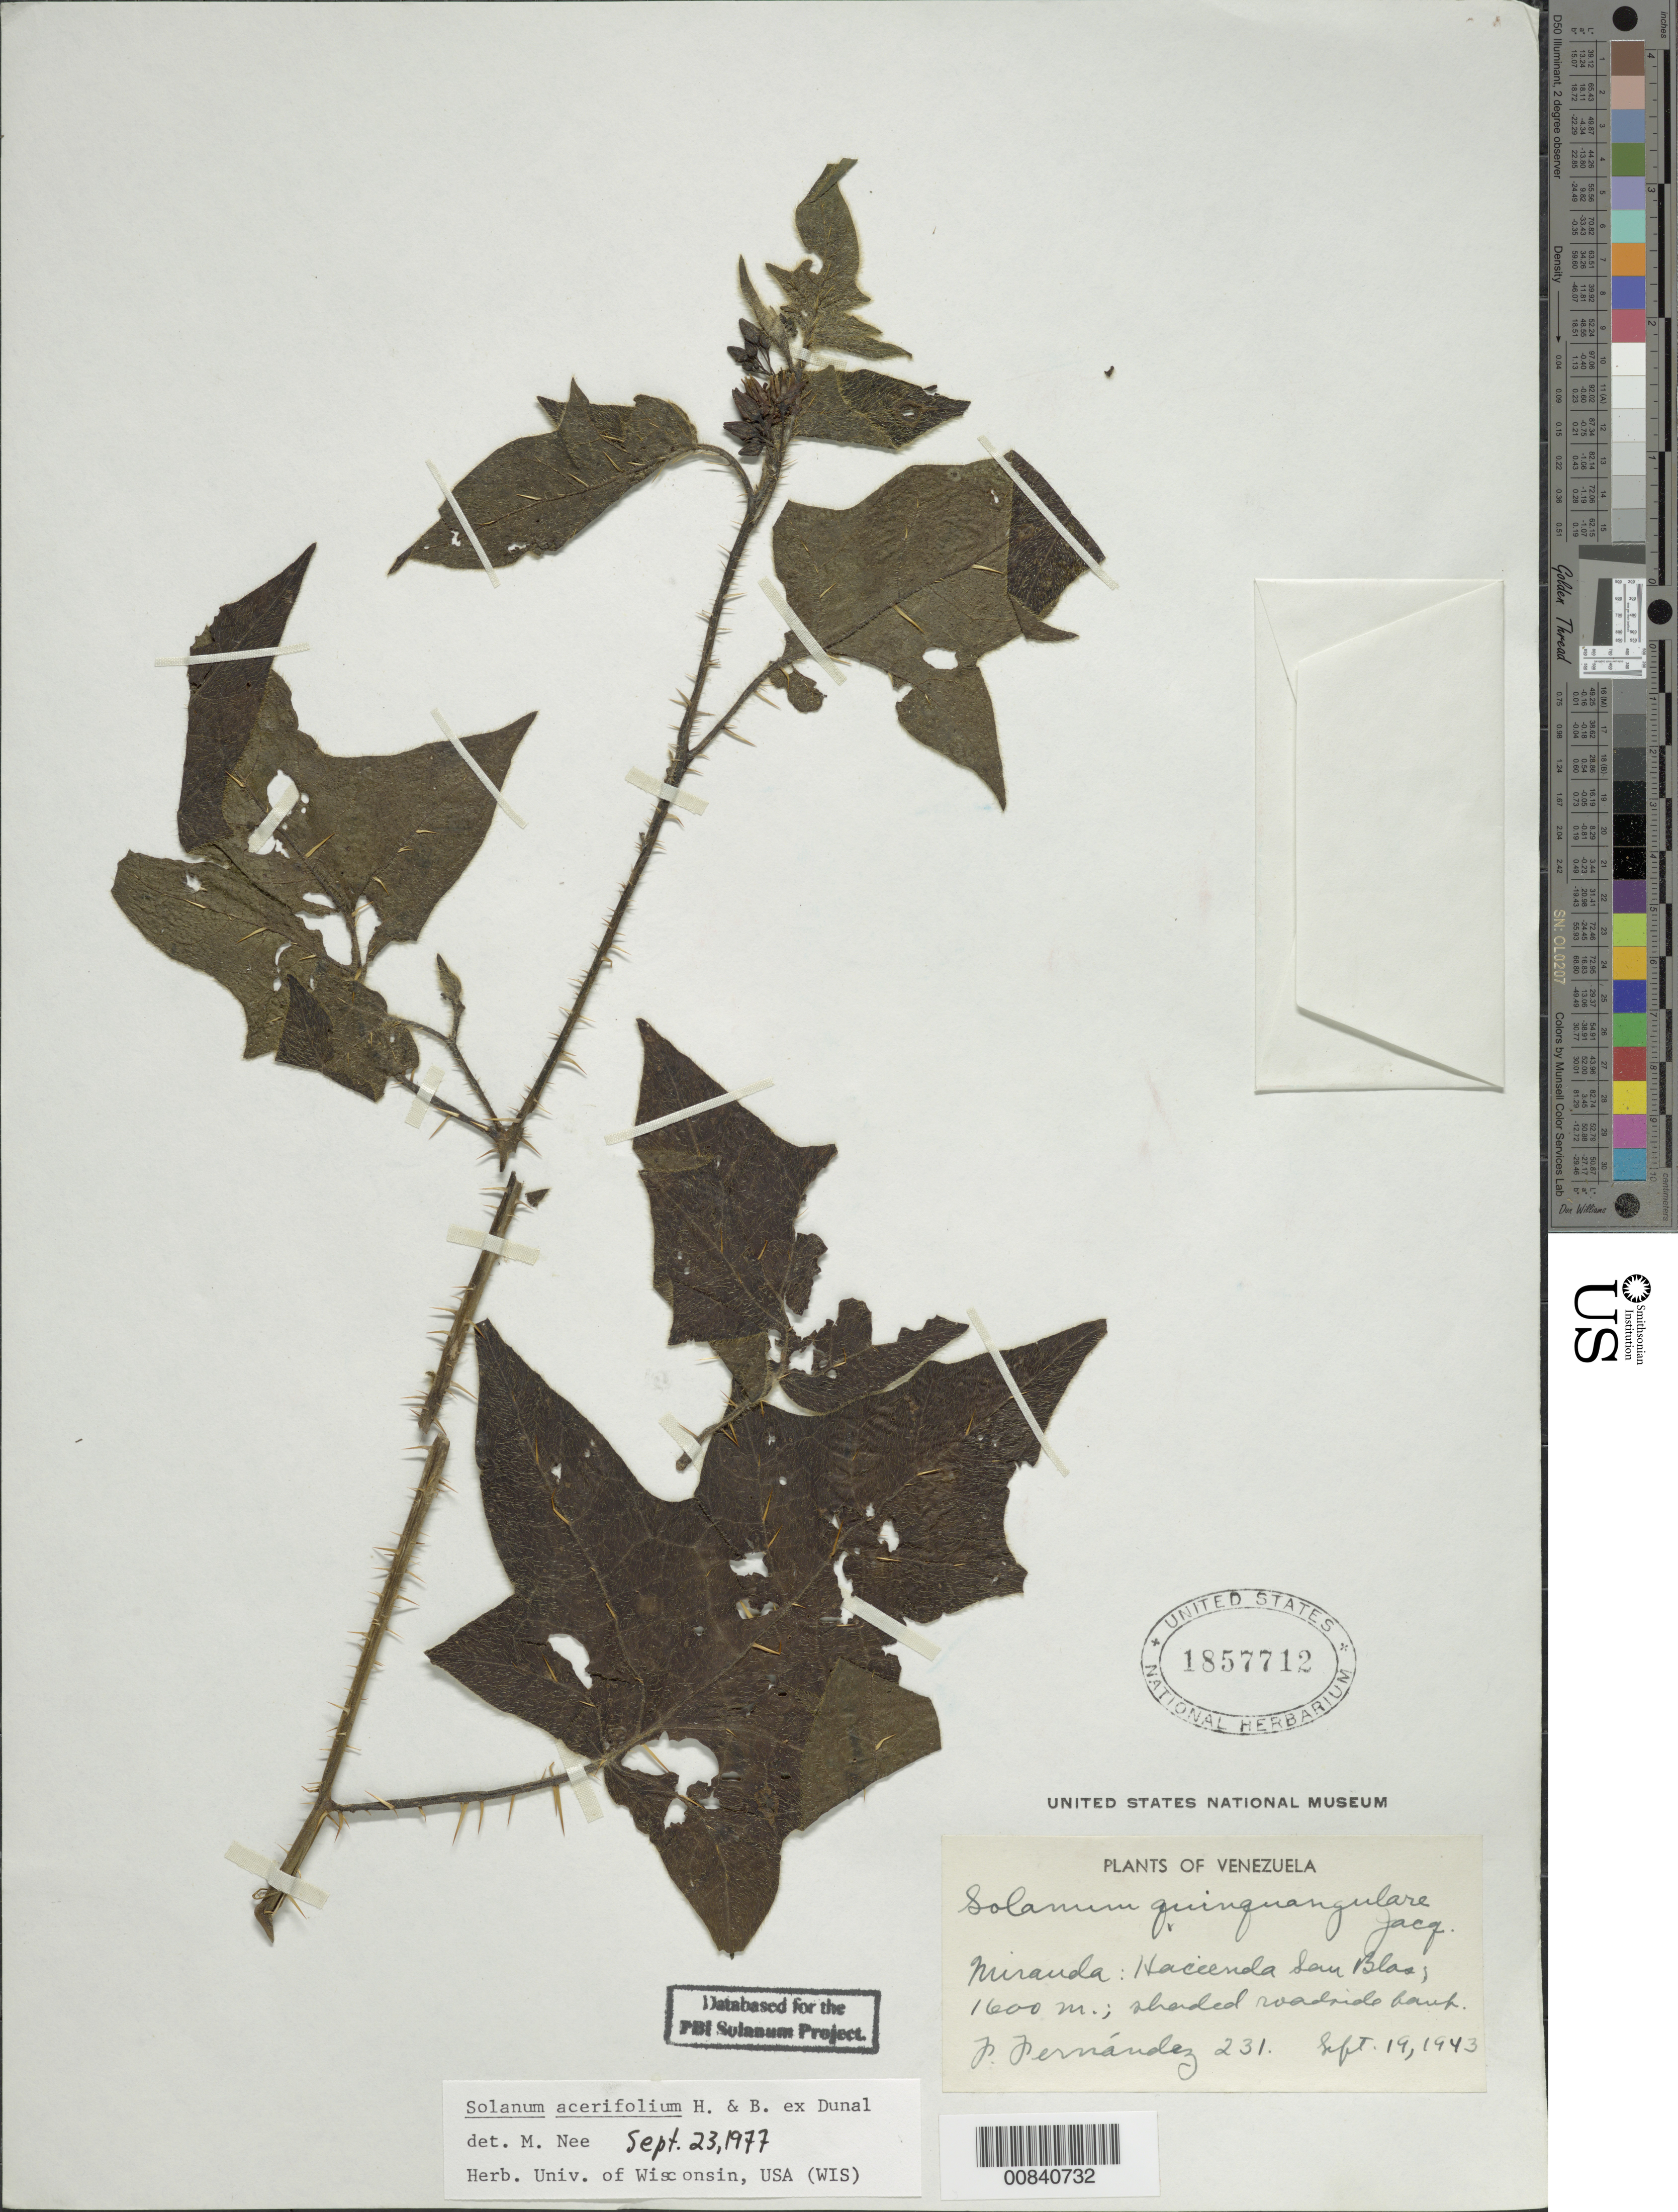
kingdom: Plantae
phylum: Tracheophyta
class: Magnoliopsida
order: Solanales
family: Solanaceae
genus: Solanum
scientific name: Solanum acerifolium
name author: Humb. & Bonpl. ex Dunal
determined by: Nee, Michael H.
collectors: F. Fernández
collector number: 231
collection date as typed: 19 Sep 1943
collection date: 1943-09-19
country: Venezuela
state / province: Miranda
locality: Hacienda San Blas.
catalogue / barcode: US 1857712